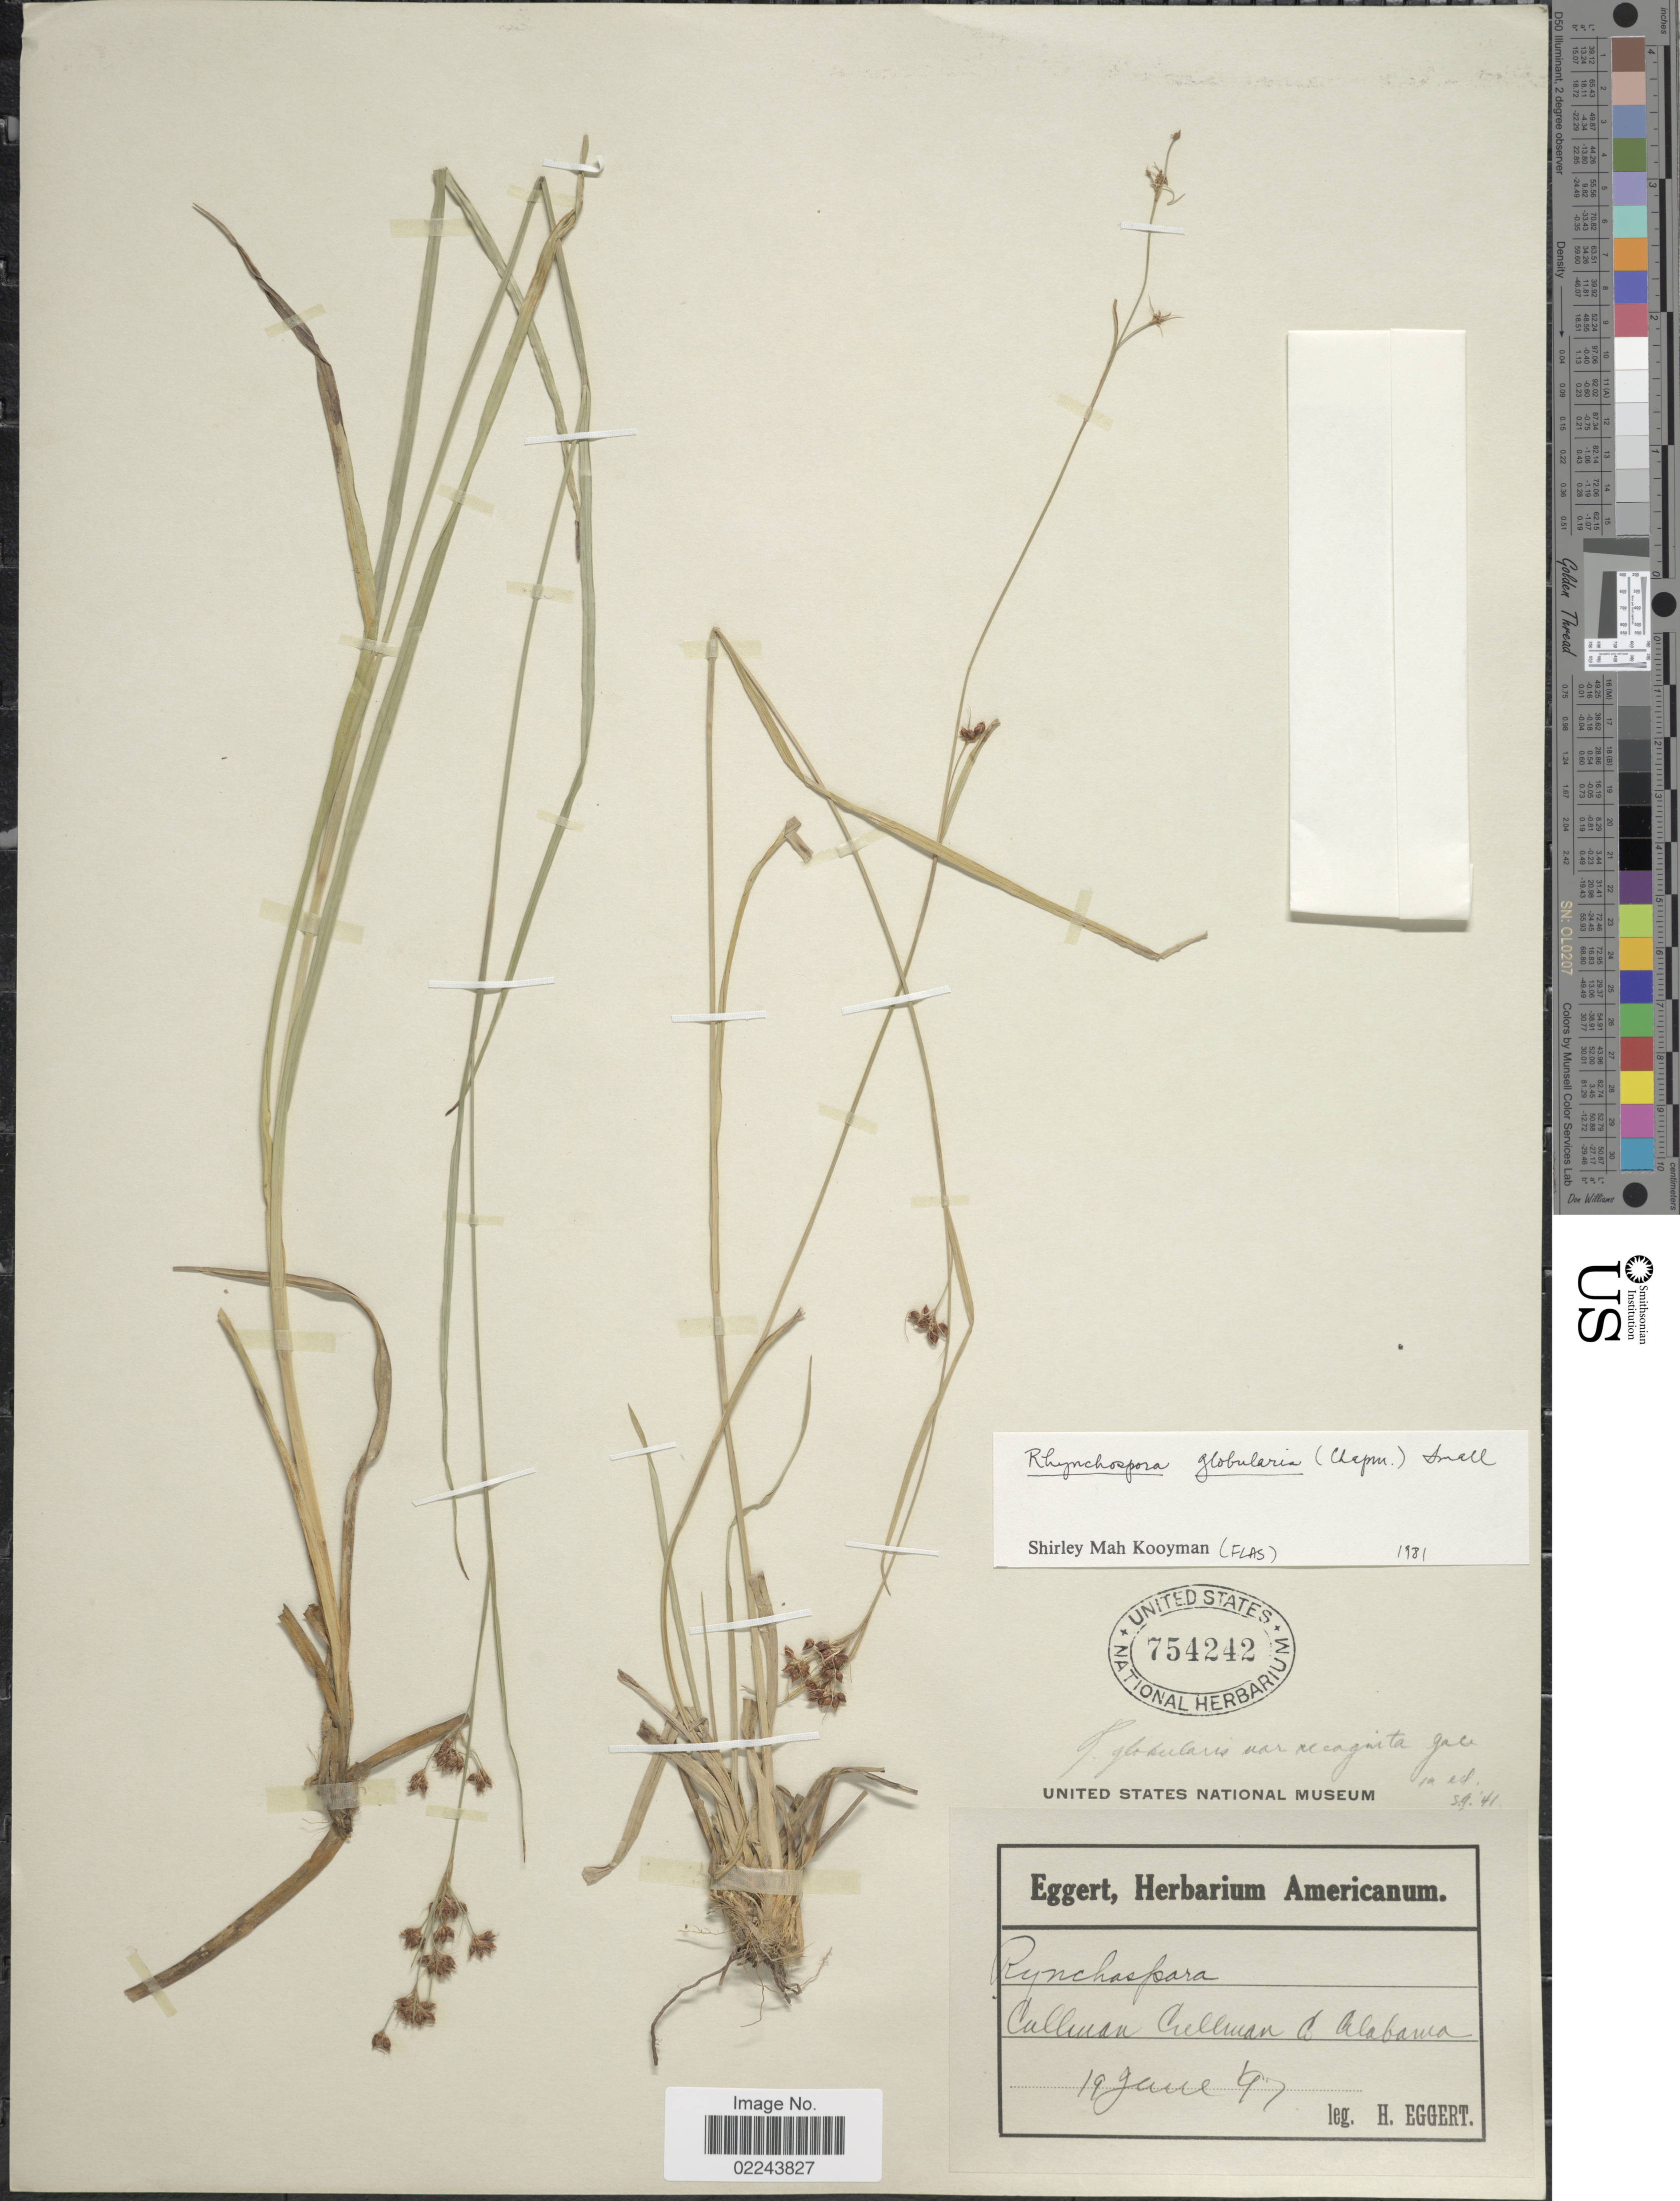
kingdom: Plantae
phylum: Tracheophyta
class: Liliopsida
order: Poales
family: Cyperaceae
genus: Rhynchospora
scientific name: Rhynchospora globularis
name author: (Chapm.) Small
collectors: H. Eggert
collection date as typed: Transcribed d/m/y: 19/6/97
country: United States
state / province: Alabama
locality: Cullman, Cullman Co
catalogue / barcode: US 754242